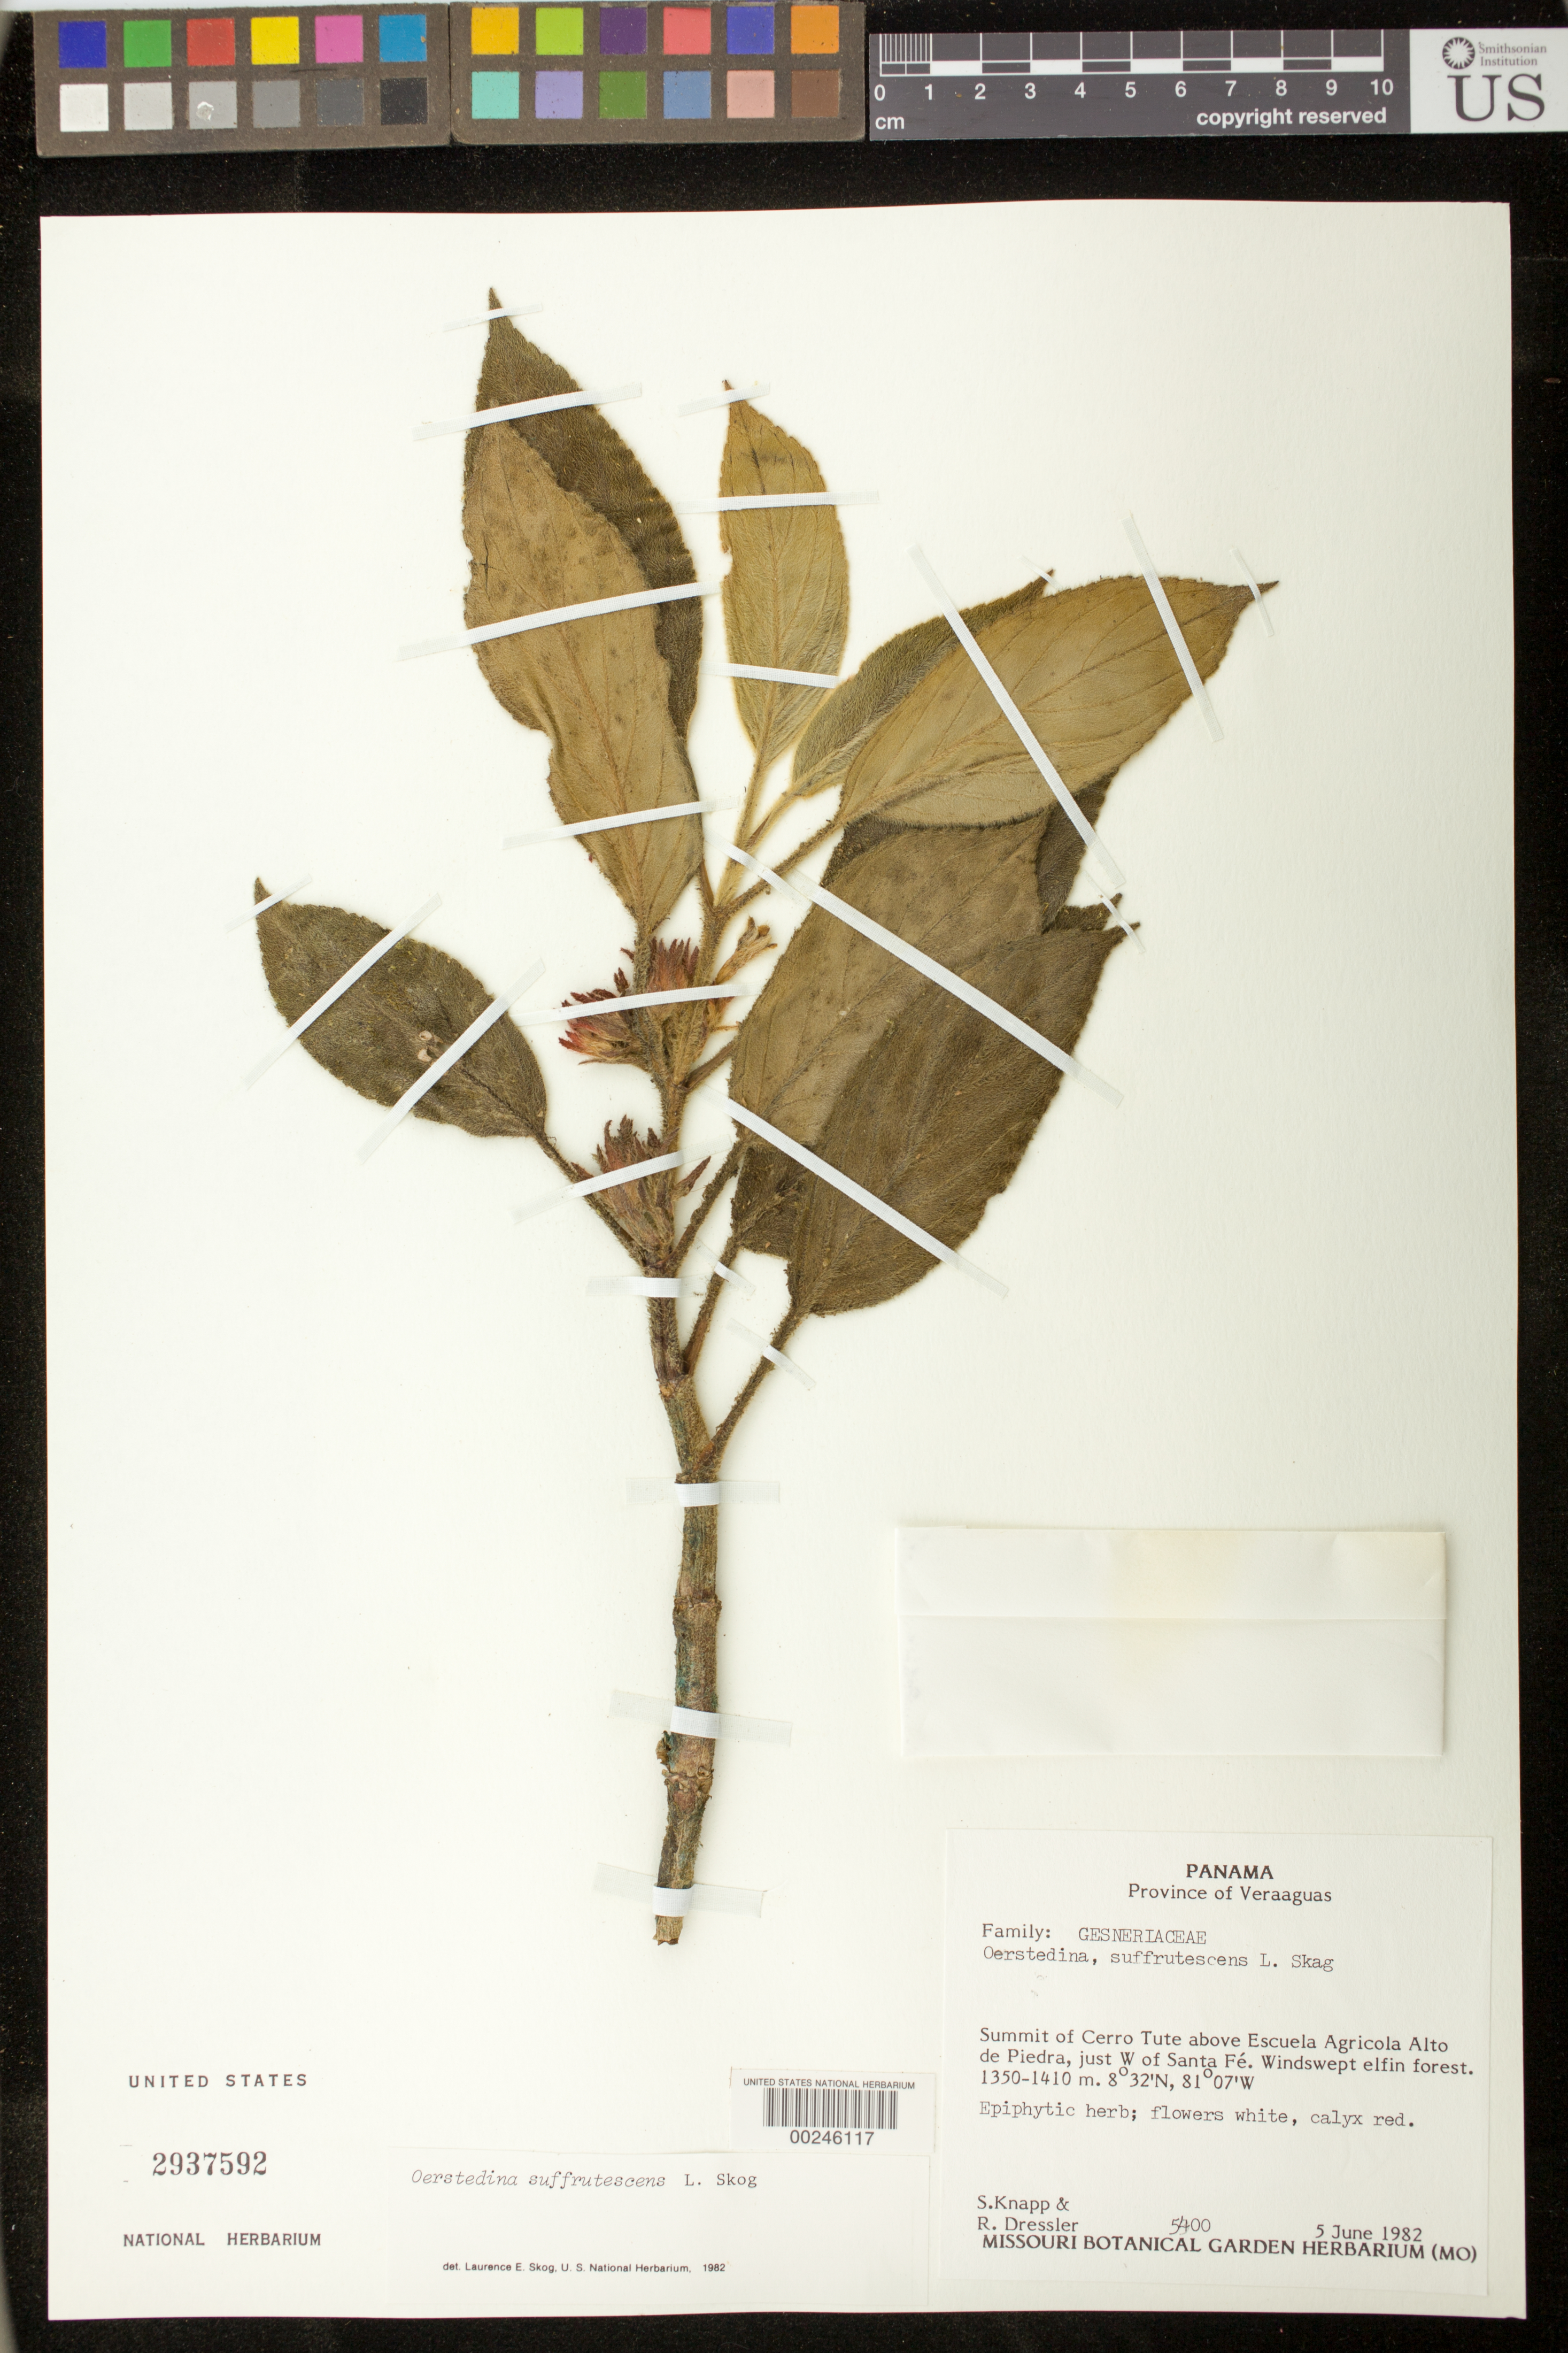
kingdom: Plantae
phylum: Tracheophyta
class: Magnoliopsida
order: Lamiales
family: Gesneriaceae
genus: Oerstedina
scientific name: Oerstedina suffrutescens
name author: L.E. Skog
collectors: S. Knapp & R. Dressler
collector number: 5400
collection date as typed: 05 Jun 1982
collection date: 1982-06-05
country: Panama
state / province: Veraguas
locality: Summit of Cerro Tute above Escuela Agricola Alto de Piedra, just W of Santa Fe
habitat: Windswept elfin forest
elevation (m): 1350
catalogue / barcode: US 2937592